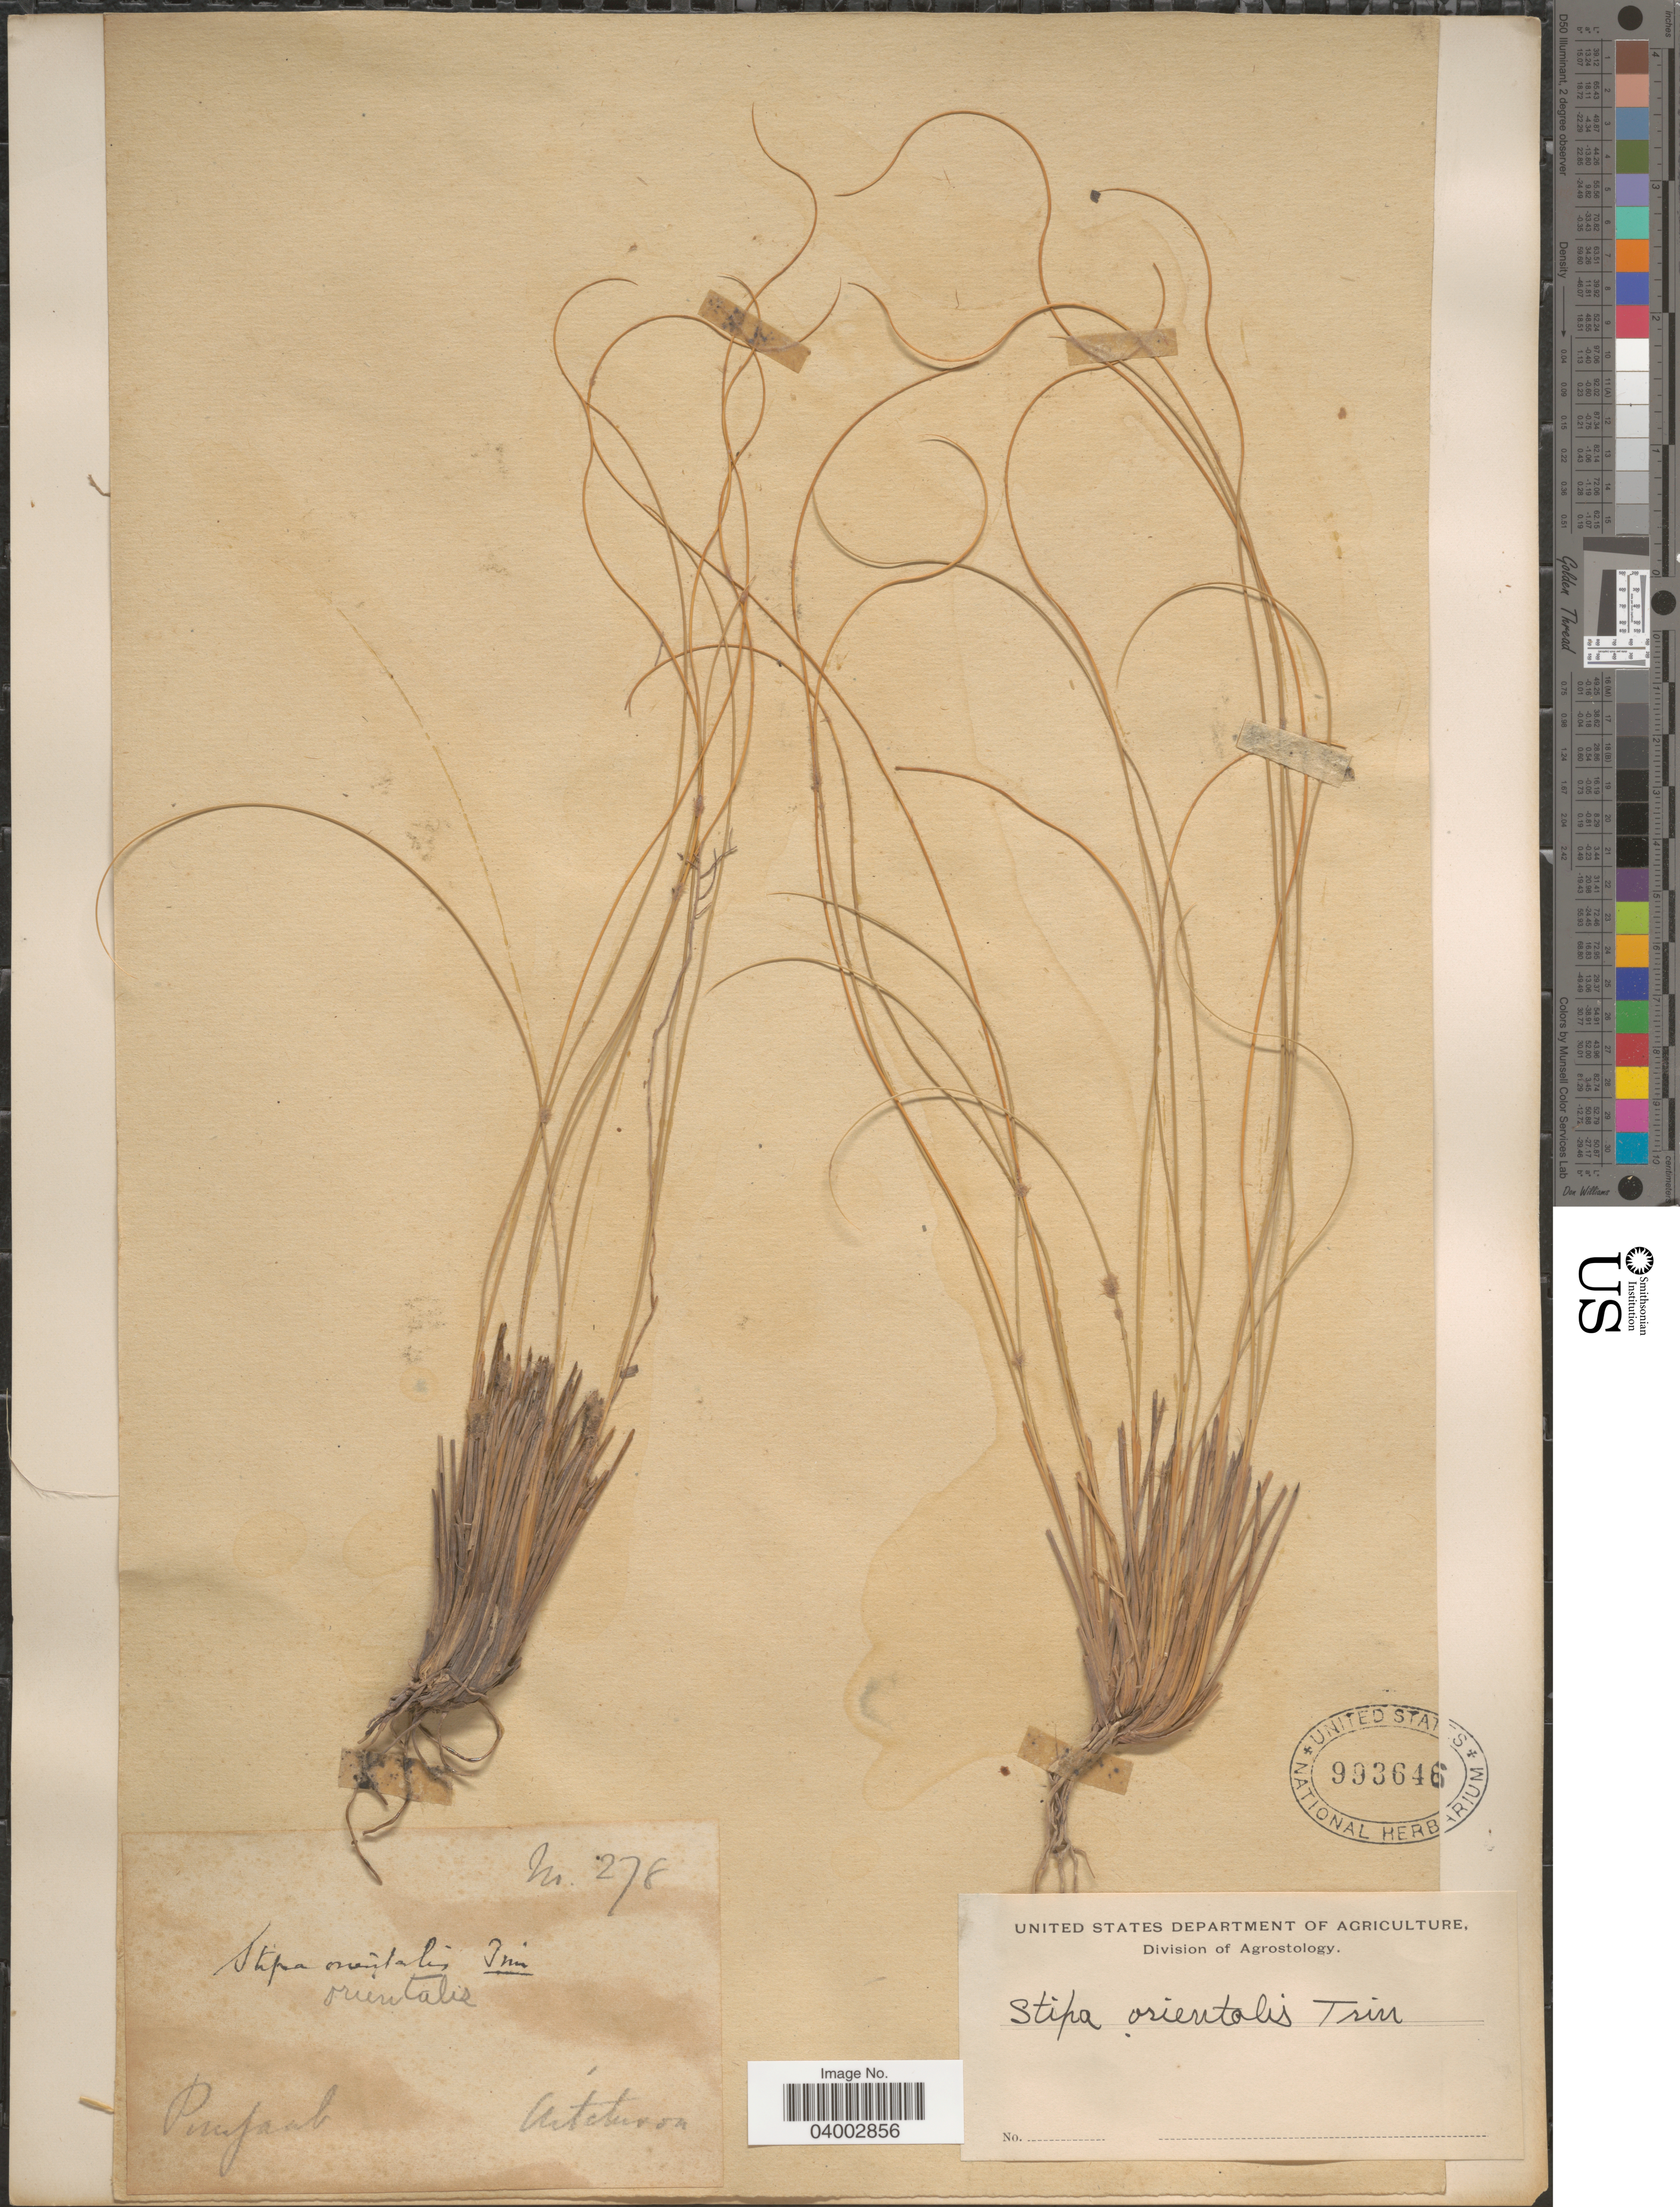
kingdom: Plantae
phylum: Tracheophyta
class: Liliopsida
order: Poales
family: Poaceae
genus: Stipa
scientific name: Stipa orientalis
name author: Trin.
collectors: Aitchison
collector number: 278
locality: Punjaab.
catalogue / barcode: US 993646